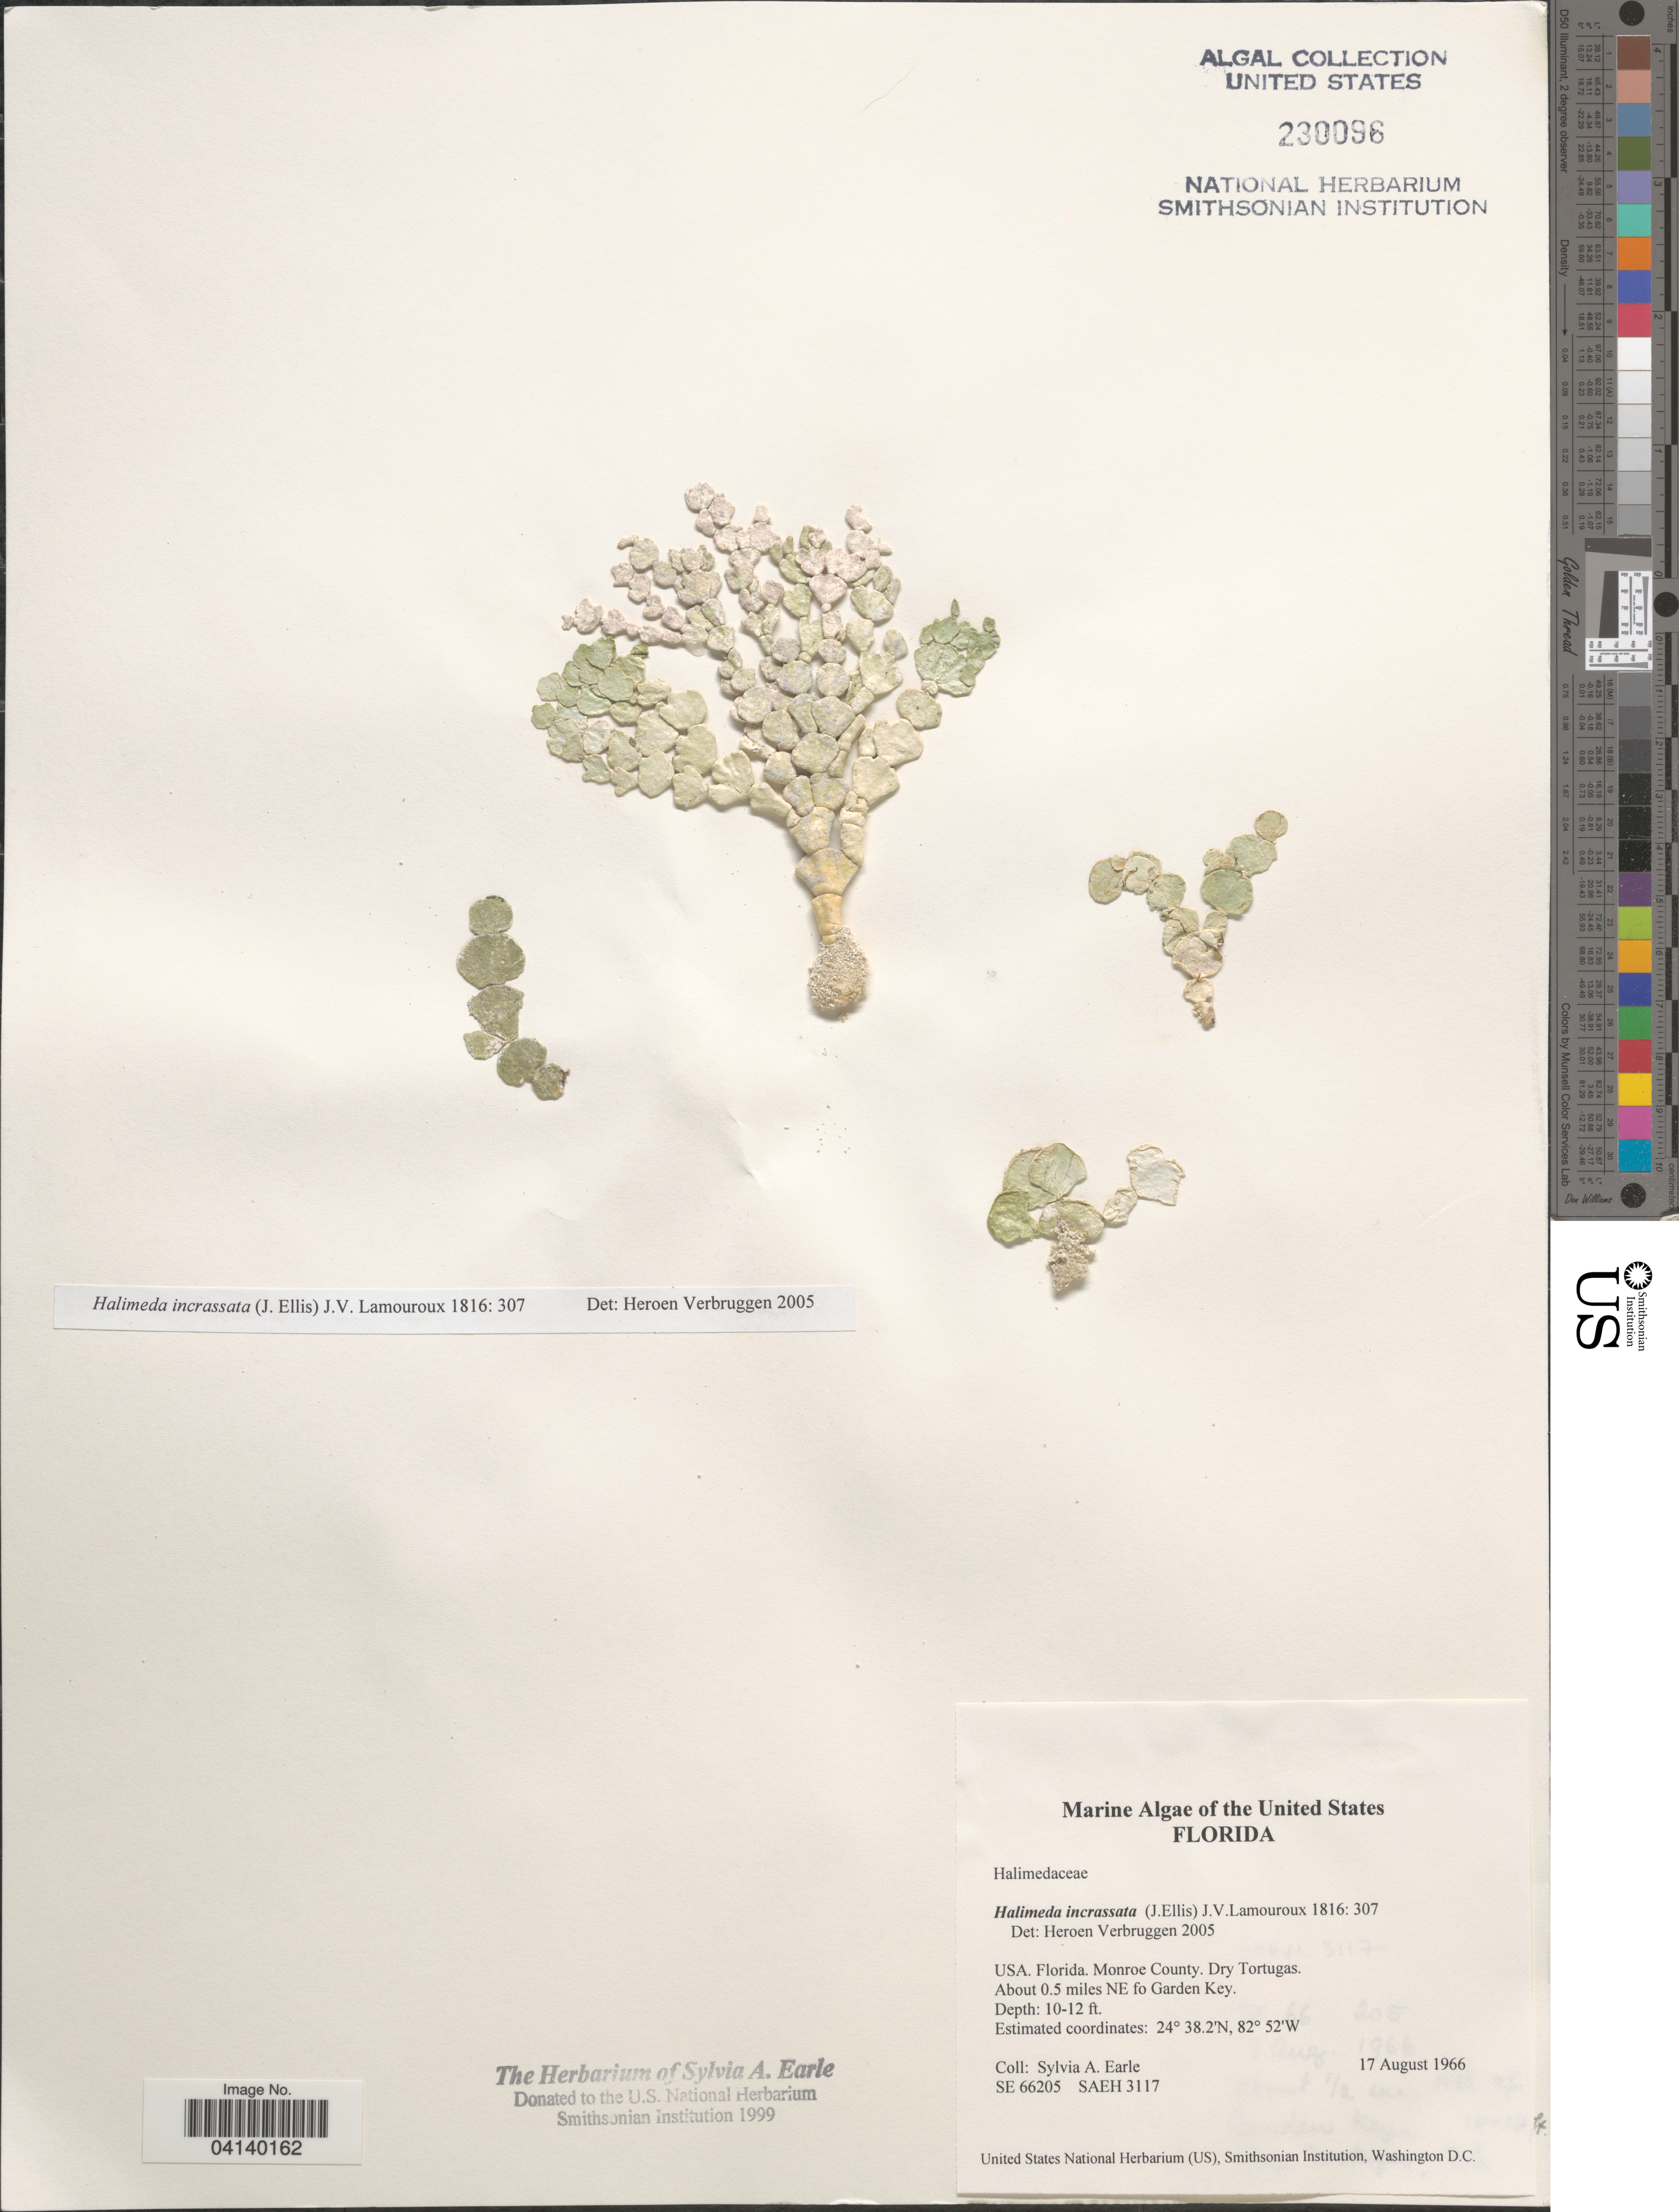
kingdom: Plantae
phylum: Chlorophyta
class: Ulvophyceae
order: Bryopsidales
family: Halimedaceae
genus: Halimeda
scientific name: Halimeda incrassata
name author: (J. Ellis) J.V.Lamouroux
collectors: S. A. Earle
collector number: SE66205/SAEH3117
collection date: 1966-08-17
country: United States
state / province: Florida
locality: Monroe County. Dry Tortugas. About 0.5 miles NE of Garden Key.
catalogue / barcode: US 230096